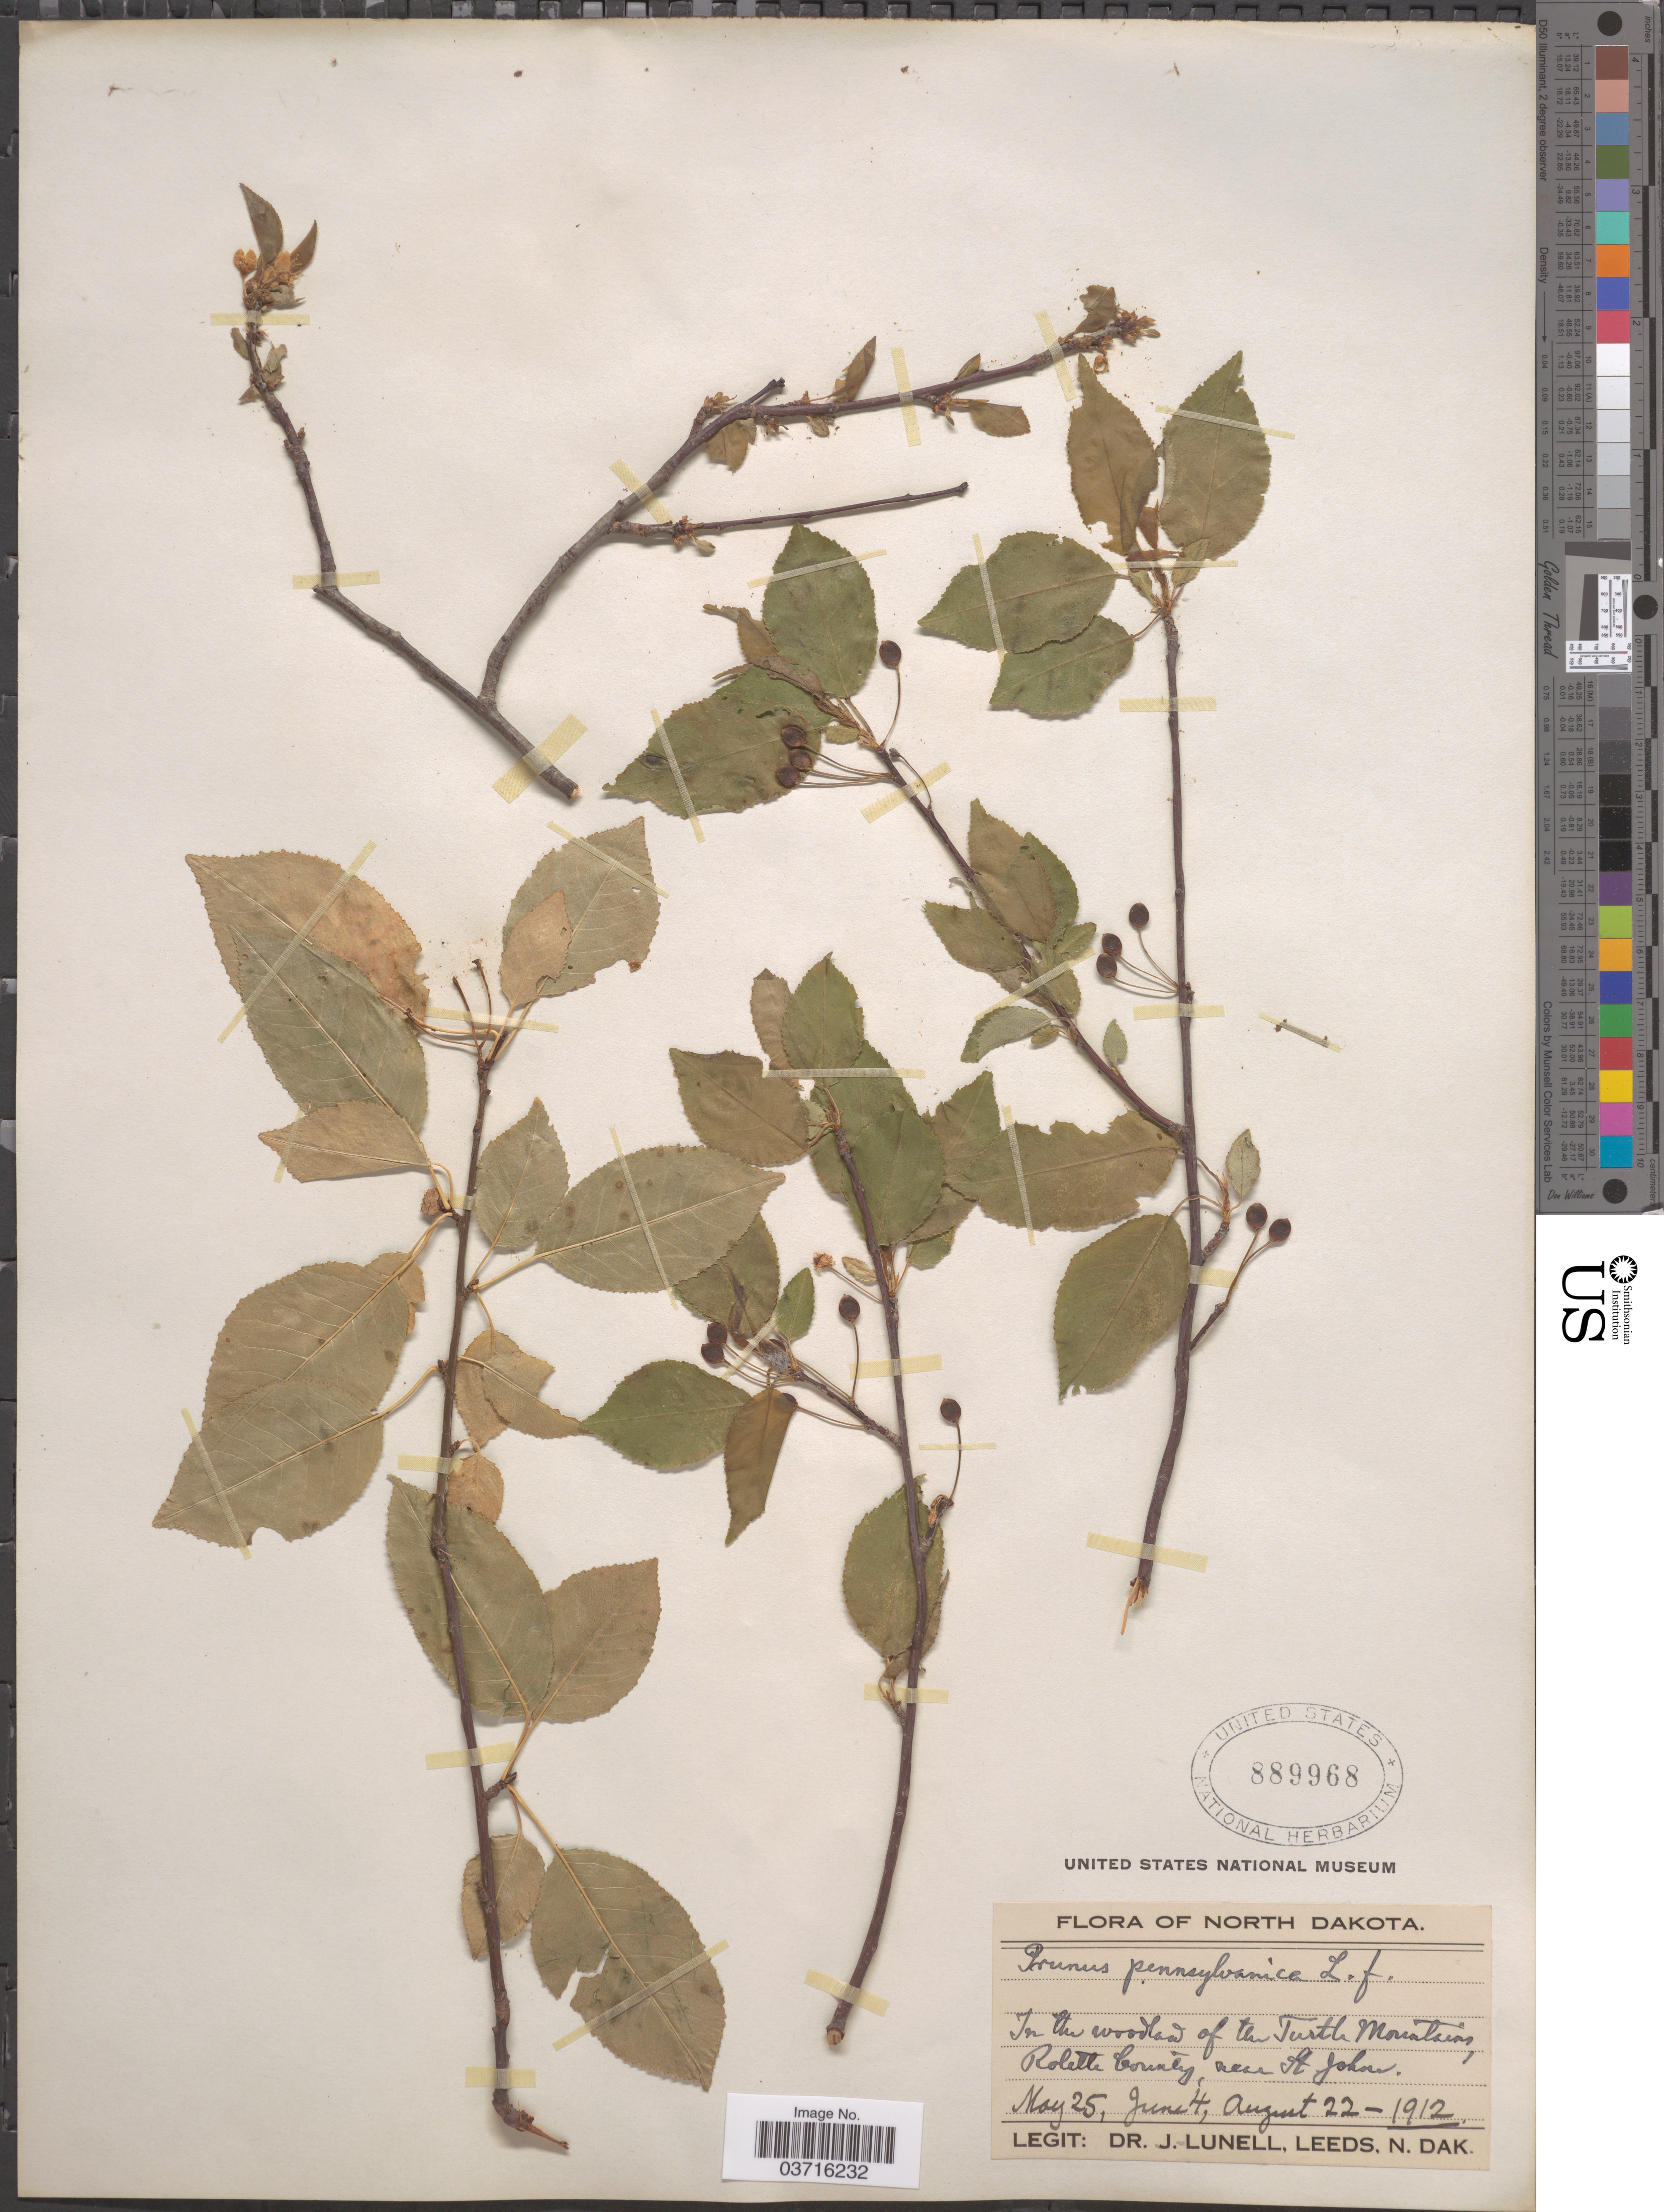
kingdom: Plantae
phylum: Tracheophyta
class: Magnoliopsida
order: Rosales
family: Rosaceae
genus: Prunus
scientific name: Prunus pensylvanica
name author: L. f.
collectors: J. Lunell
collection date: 1912-05-25/1912-08-22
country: United States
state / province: North Dakota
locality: In the woodland of the Turtle Mountains, Rolette County, near St. John.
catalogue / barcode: US 889968